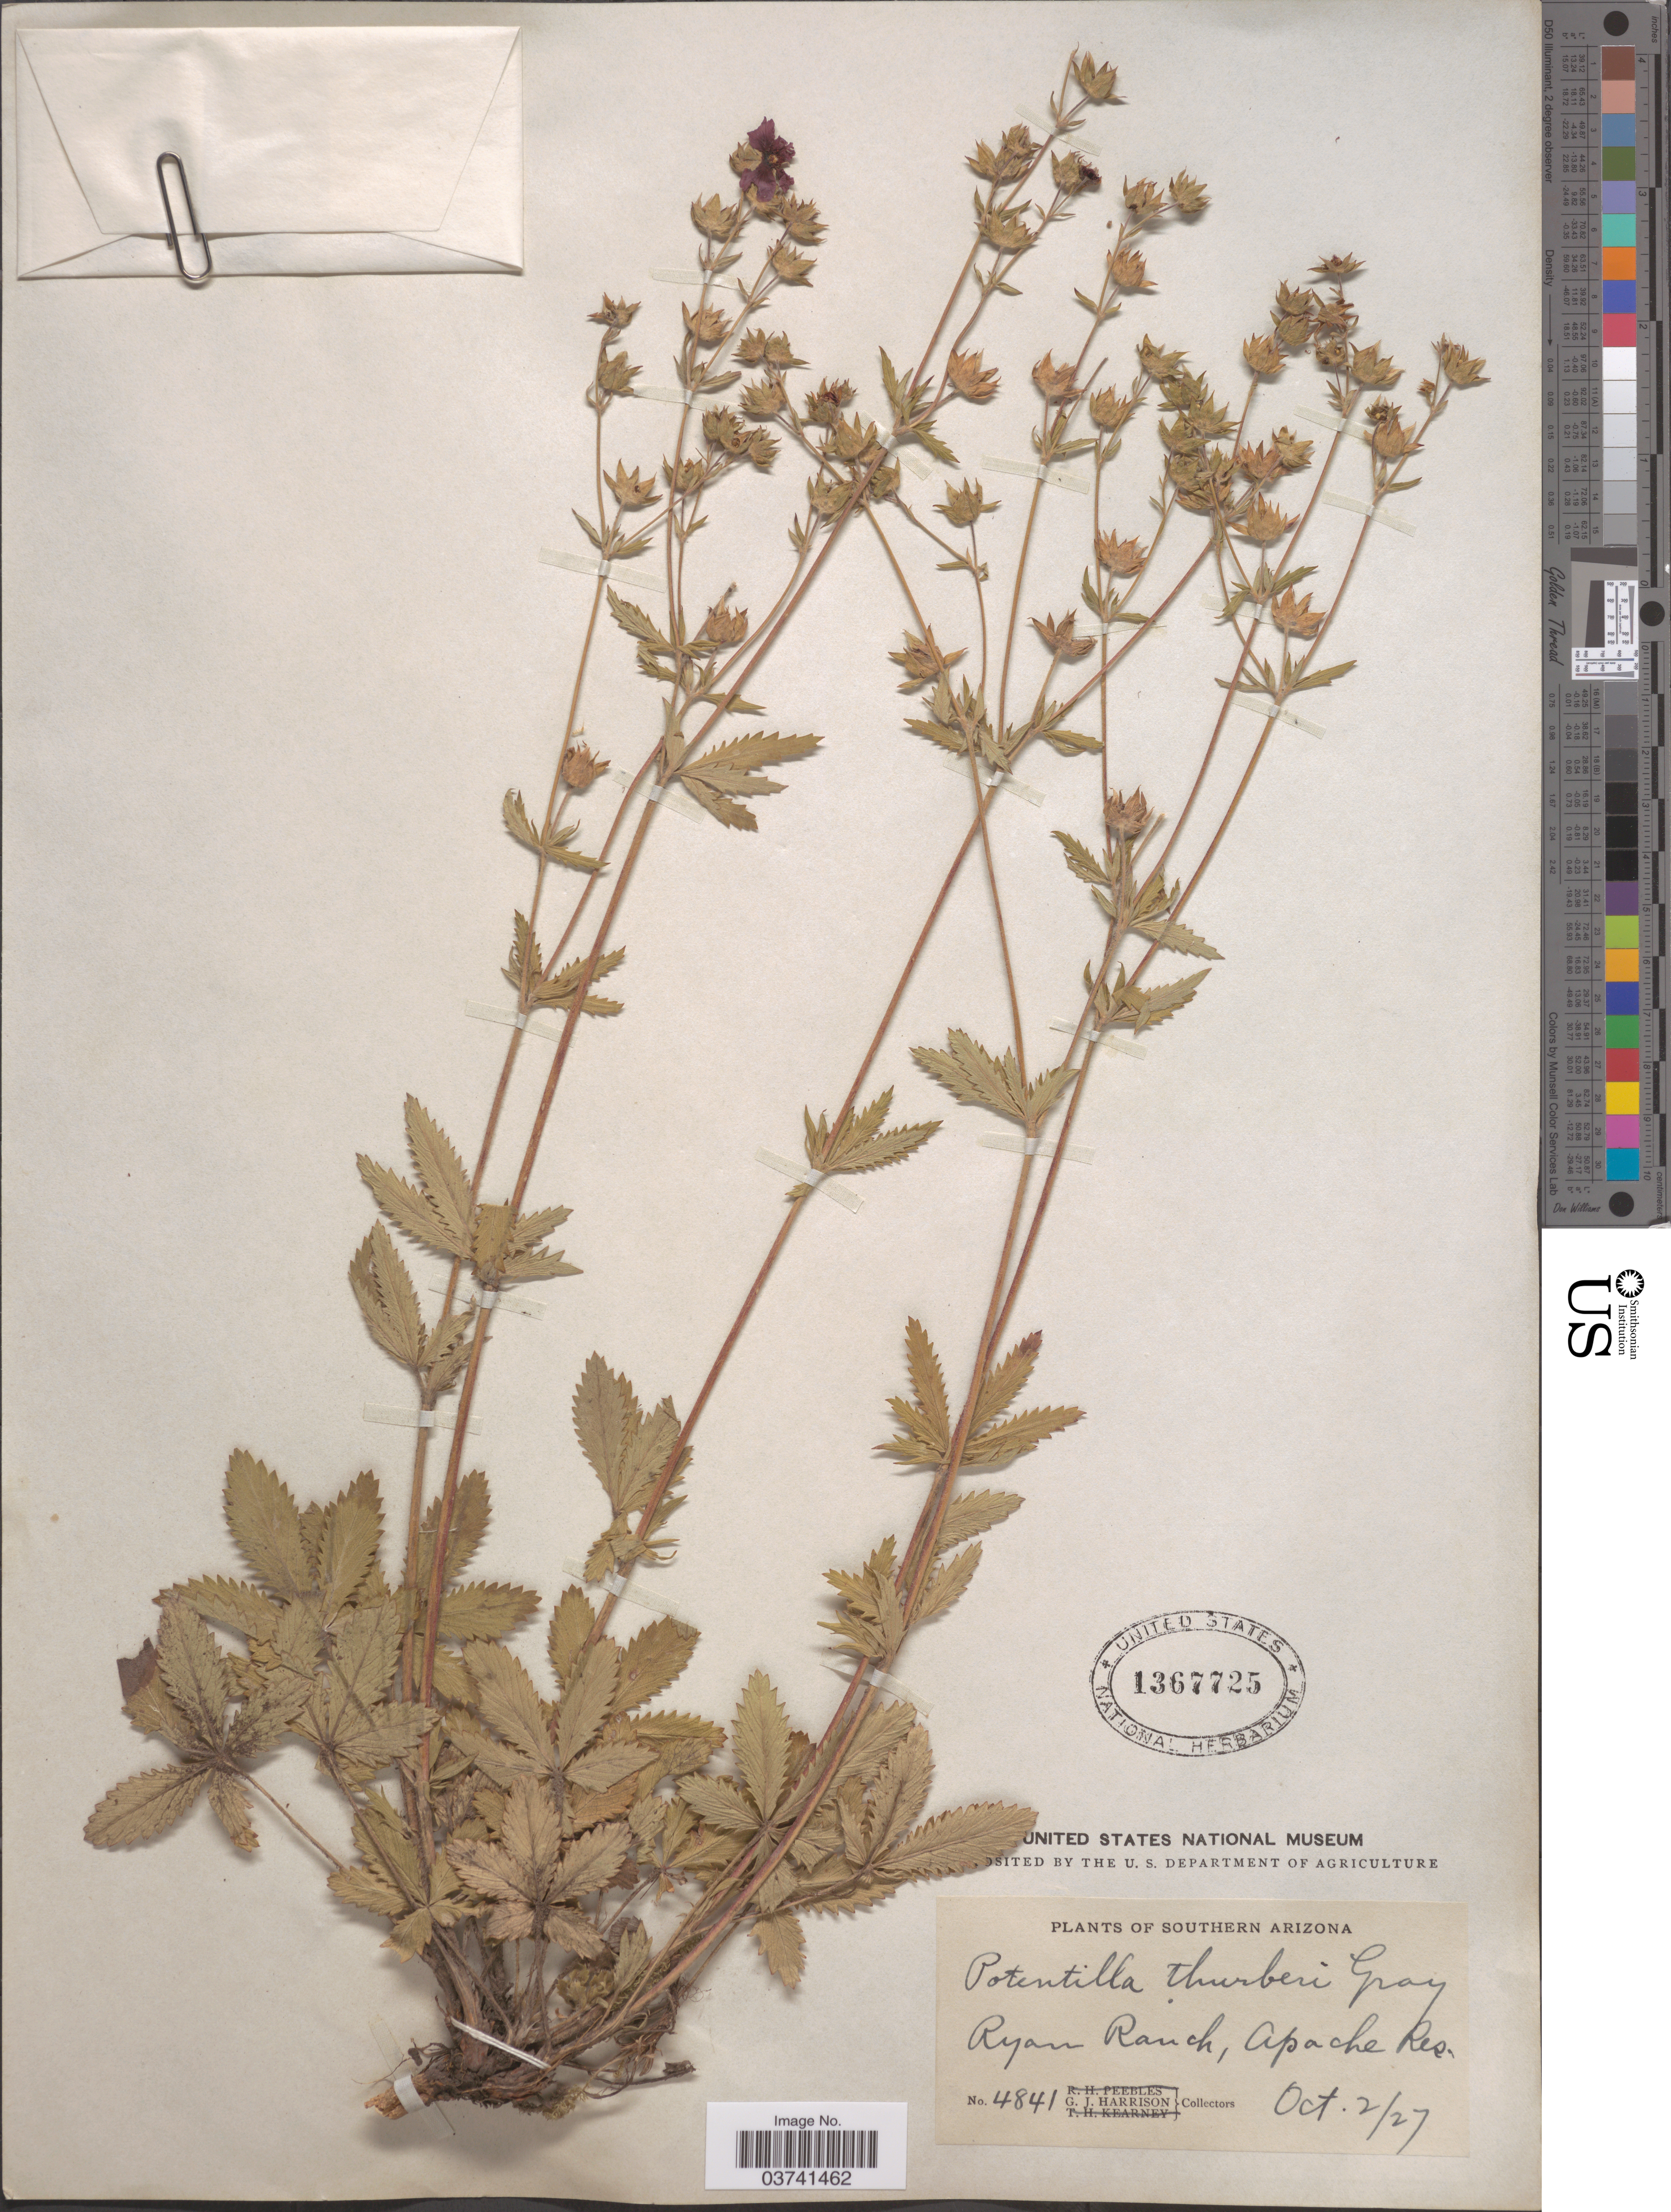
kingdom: Plantae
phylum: Tracheophyta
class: Magnoliopsida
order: Rosales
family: Rosaceae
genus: Potentilla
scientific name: Potentilla thurberi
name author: A. Gray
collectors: G. J. Harrison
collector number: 4841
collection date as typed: Transcribed d/m/y: 2/10/27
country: United States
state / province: Arizona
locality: Southern Arizona. Ryan Ranch, Apache Co.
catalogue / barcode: US 1367725